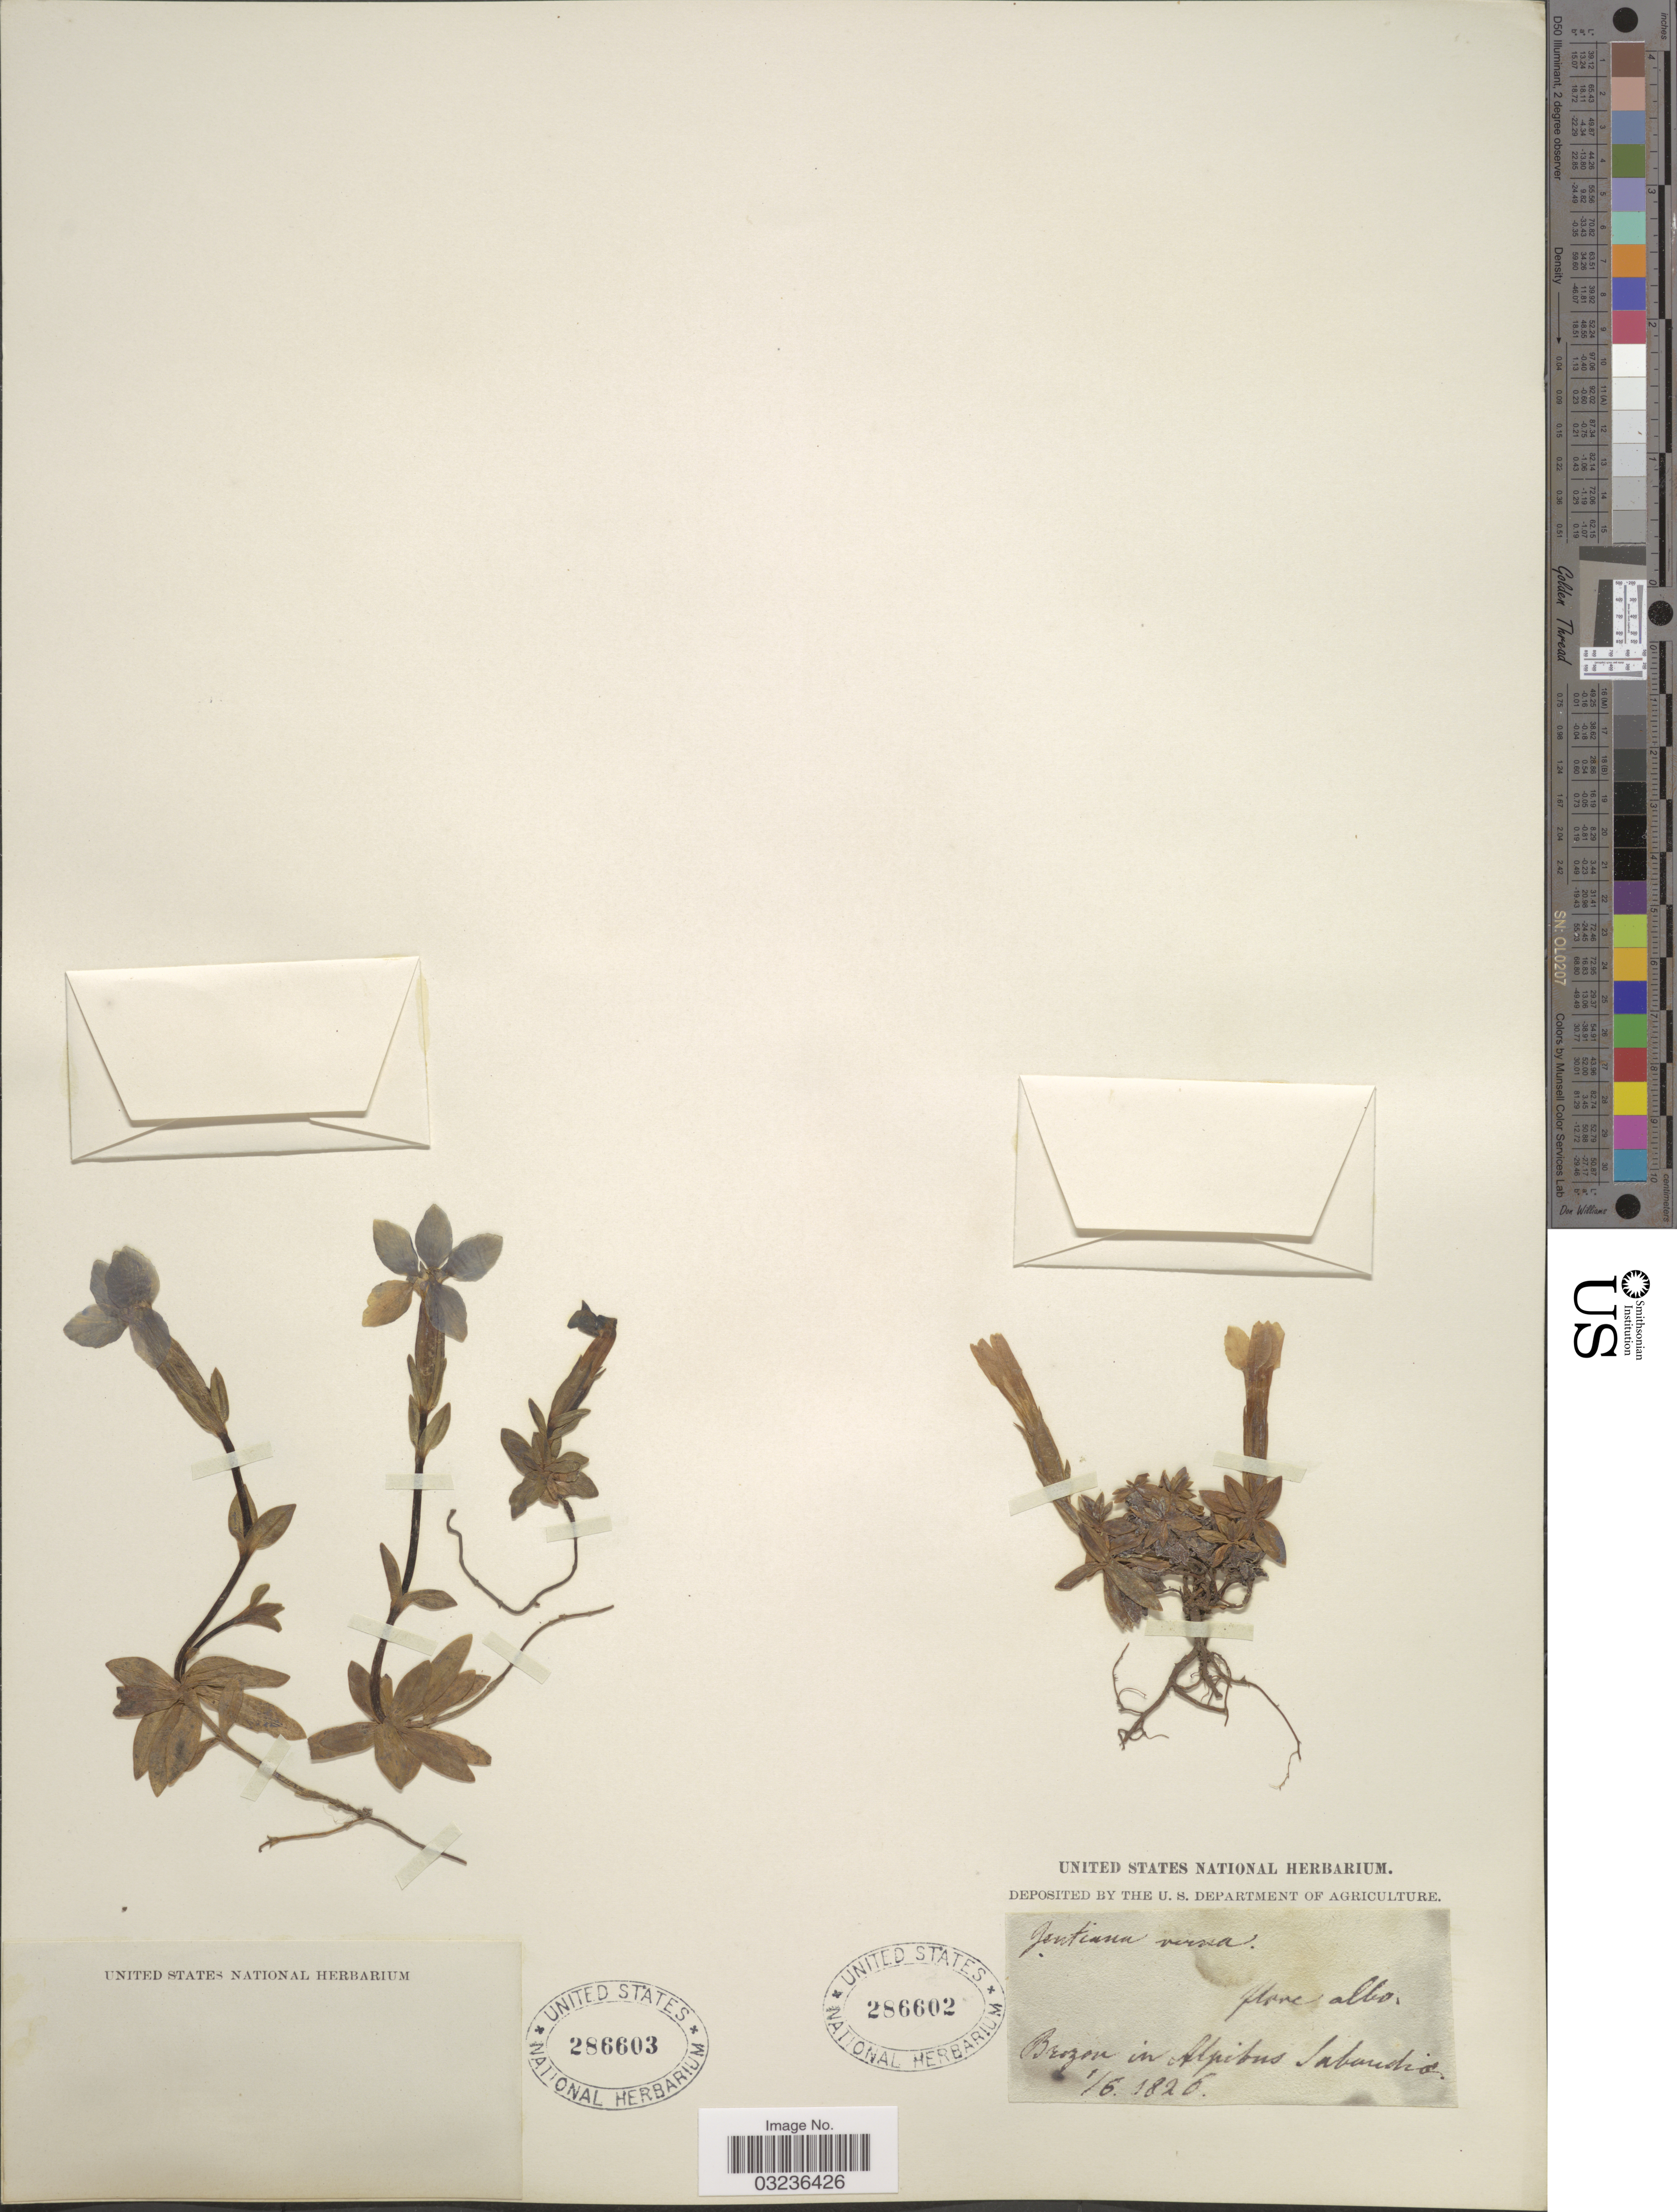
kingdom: Plantae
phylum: Tracheophyta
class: Magnoliopsida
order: Gentianales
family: Gentianaceae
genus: Gentiana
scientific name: Gentiana verna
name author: L.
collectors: ex herb. United States National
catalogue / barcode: US 286603-2